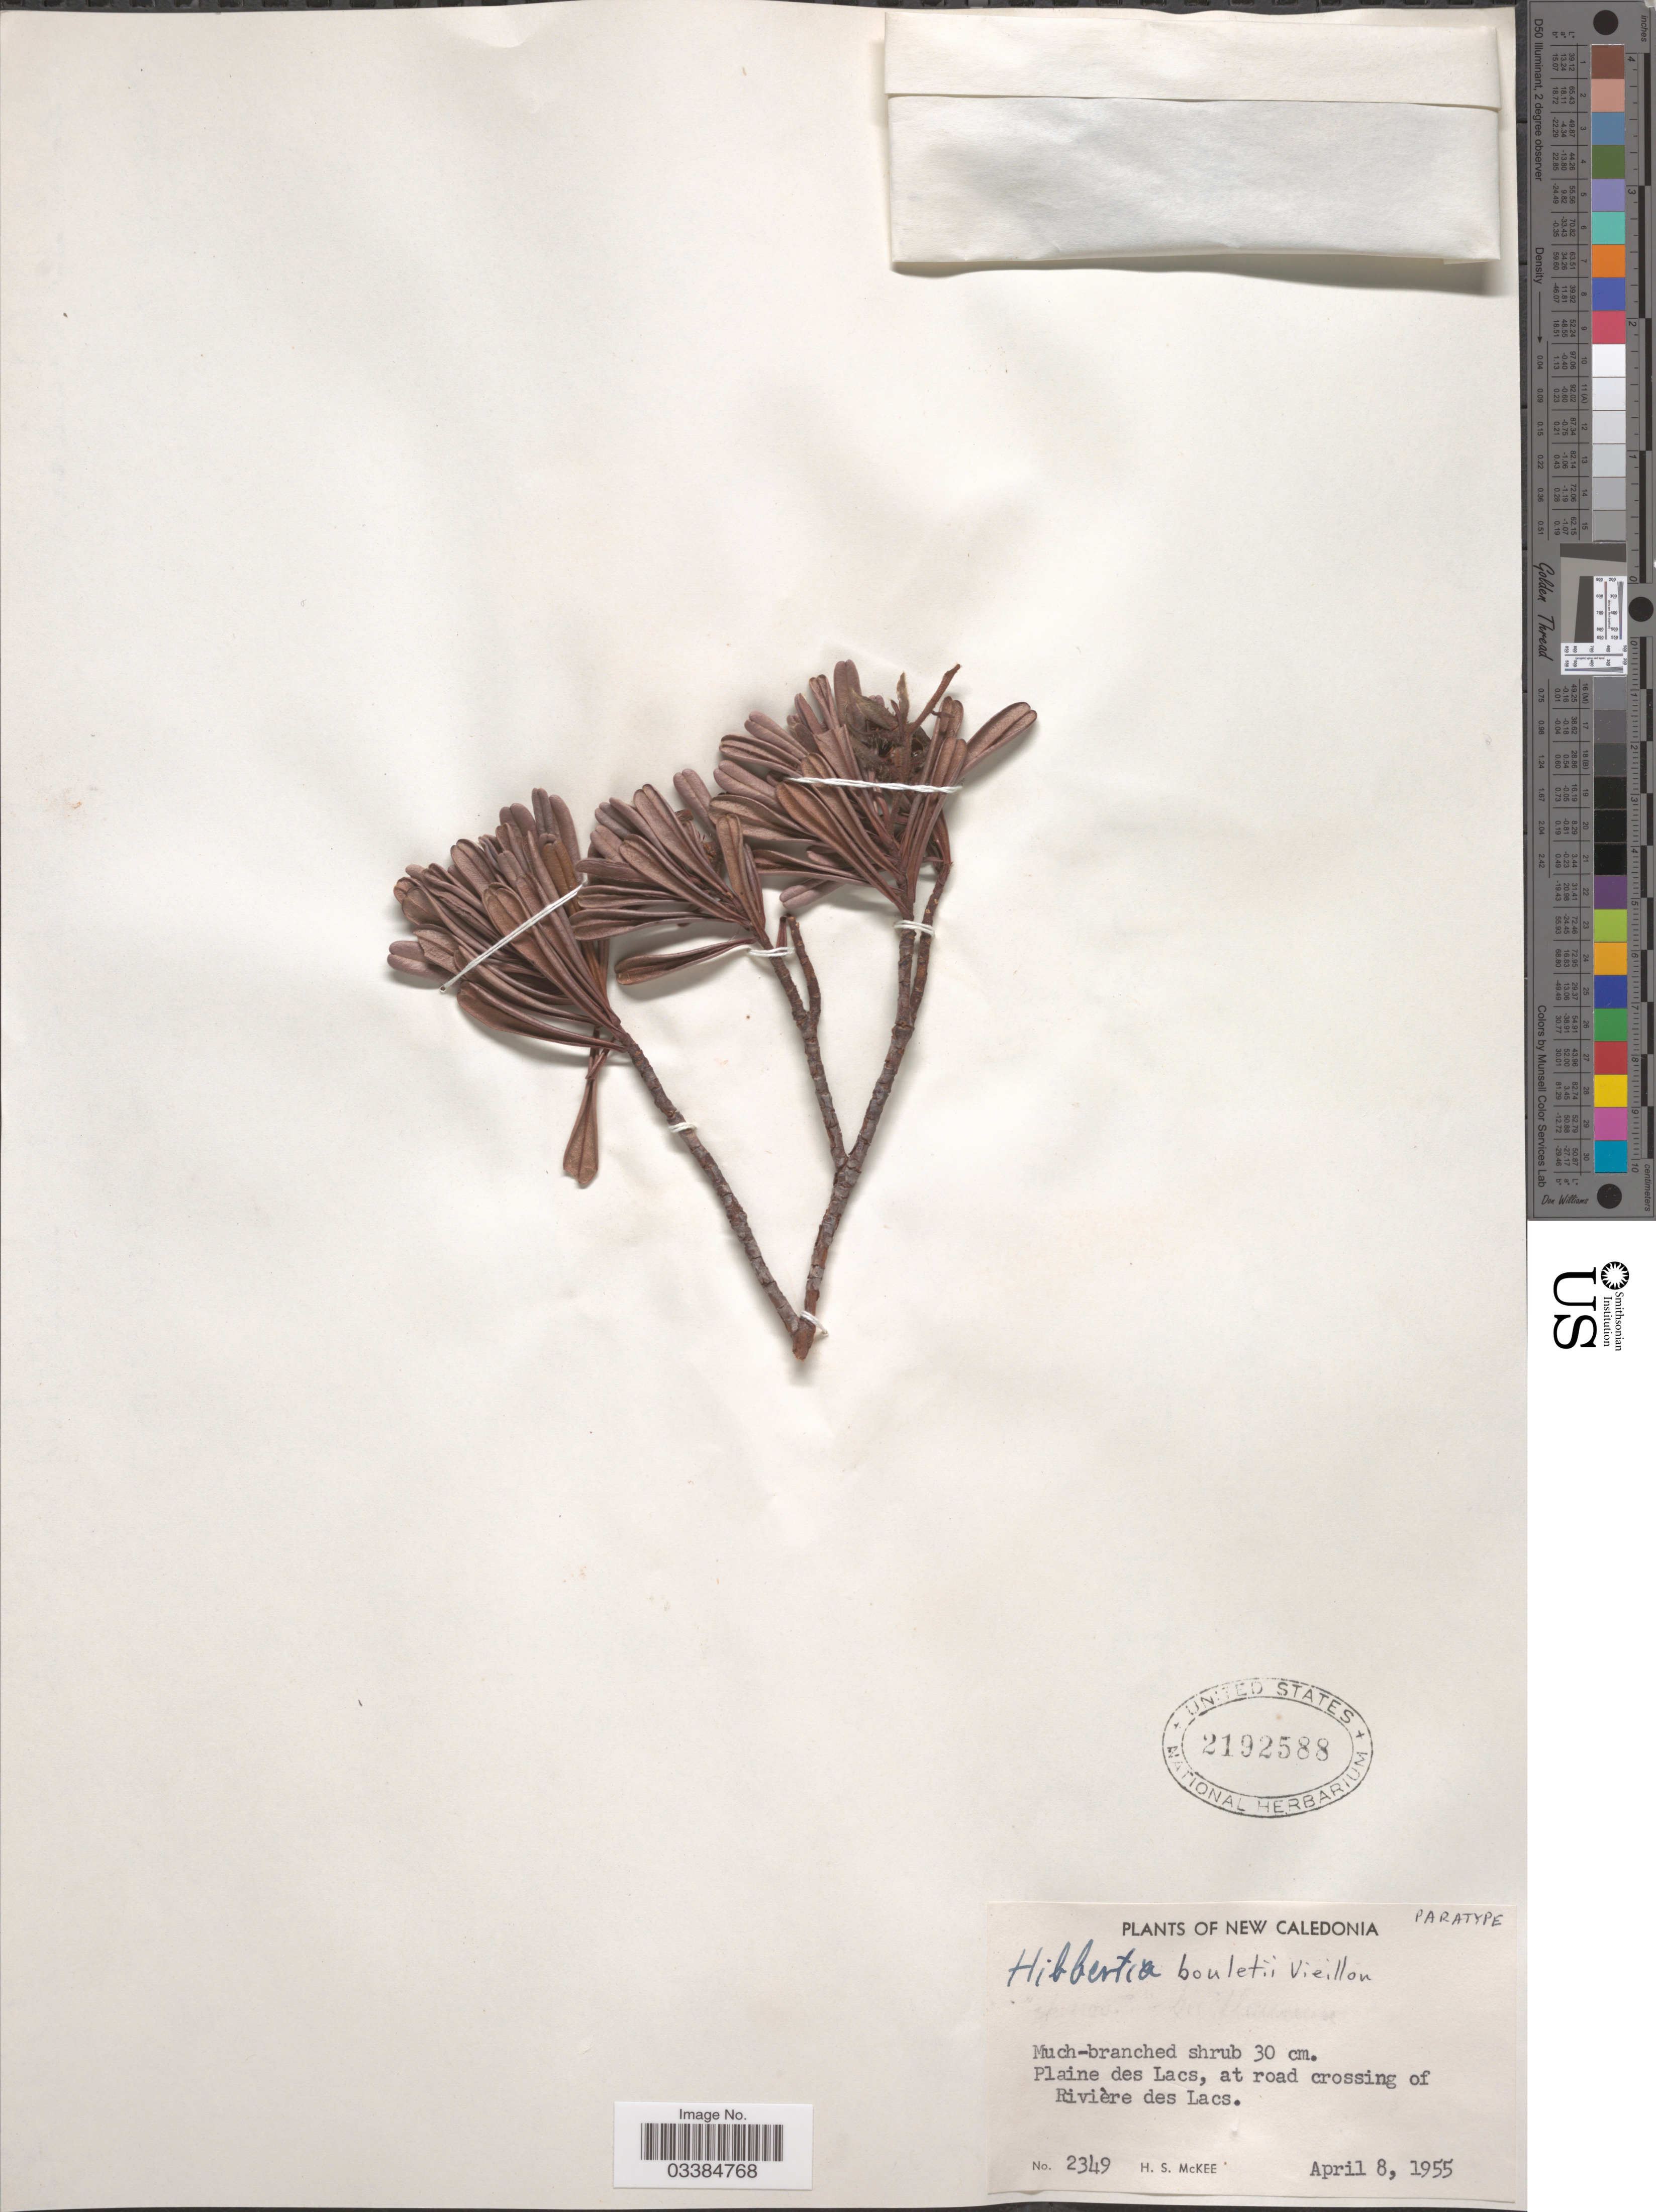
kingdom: Plantae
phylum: Tracheophyta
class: Magnoliopsida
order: Dilleniales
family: Dilleniaceae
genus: Hibbertia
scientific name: Hibbertia bouletii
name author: Veillon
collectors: H. S. McKee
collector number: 2349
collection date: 1955-04-08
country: New Caledonia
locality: Plaine des Lacs, at road crossing of Rivière des Lacs.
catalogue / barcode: US 2192588